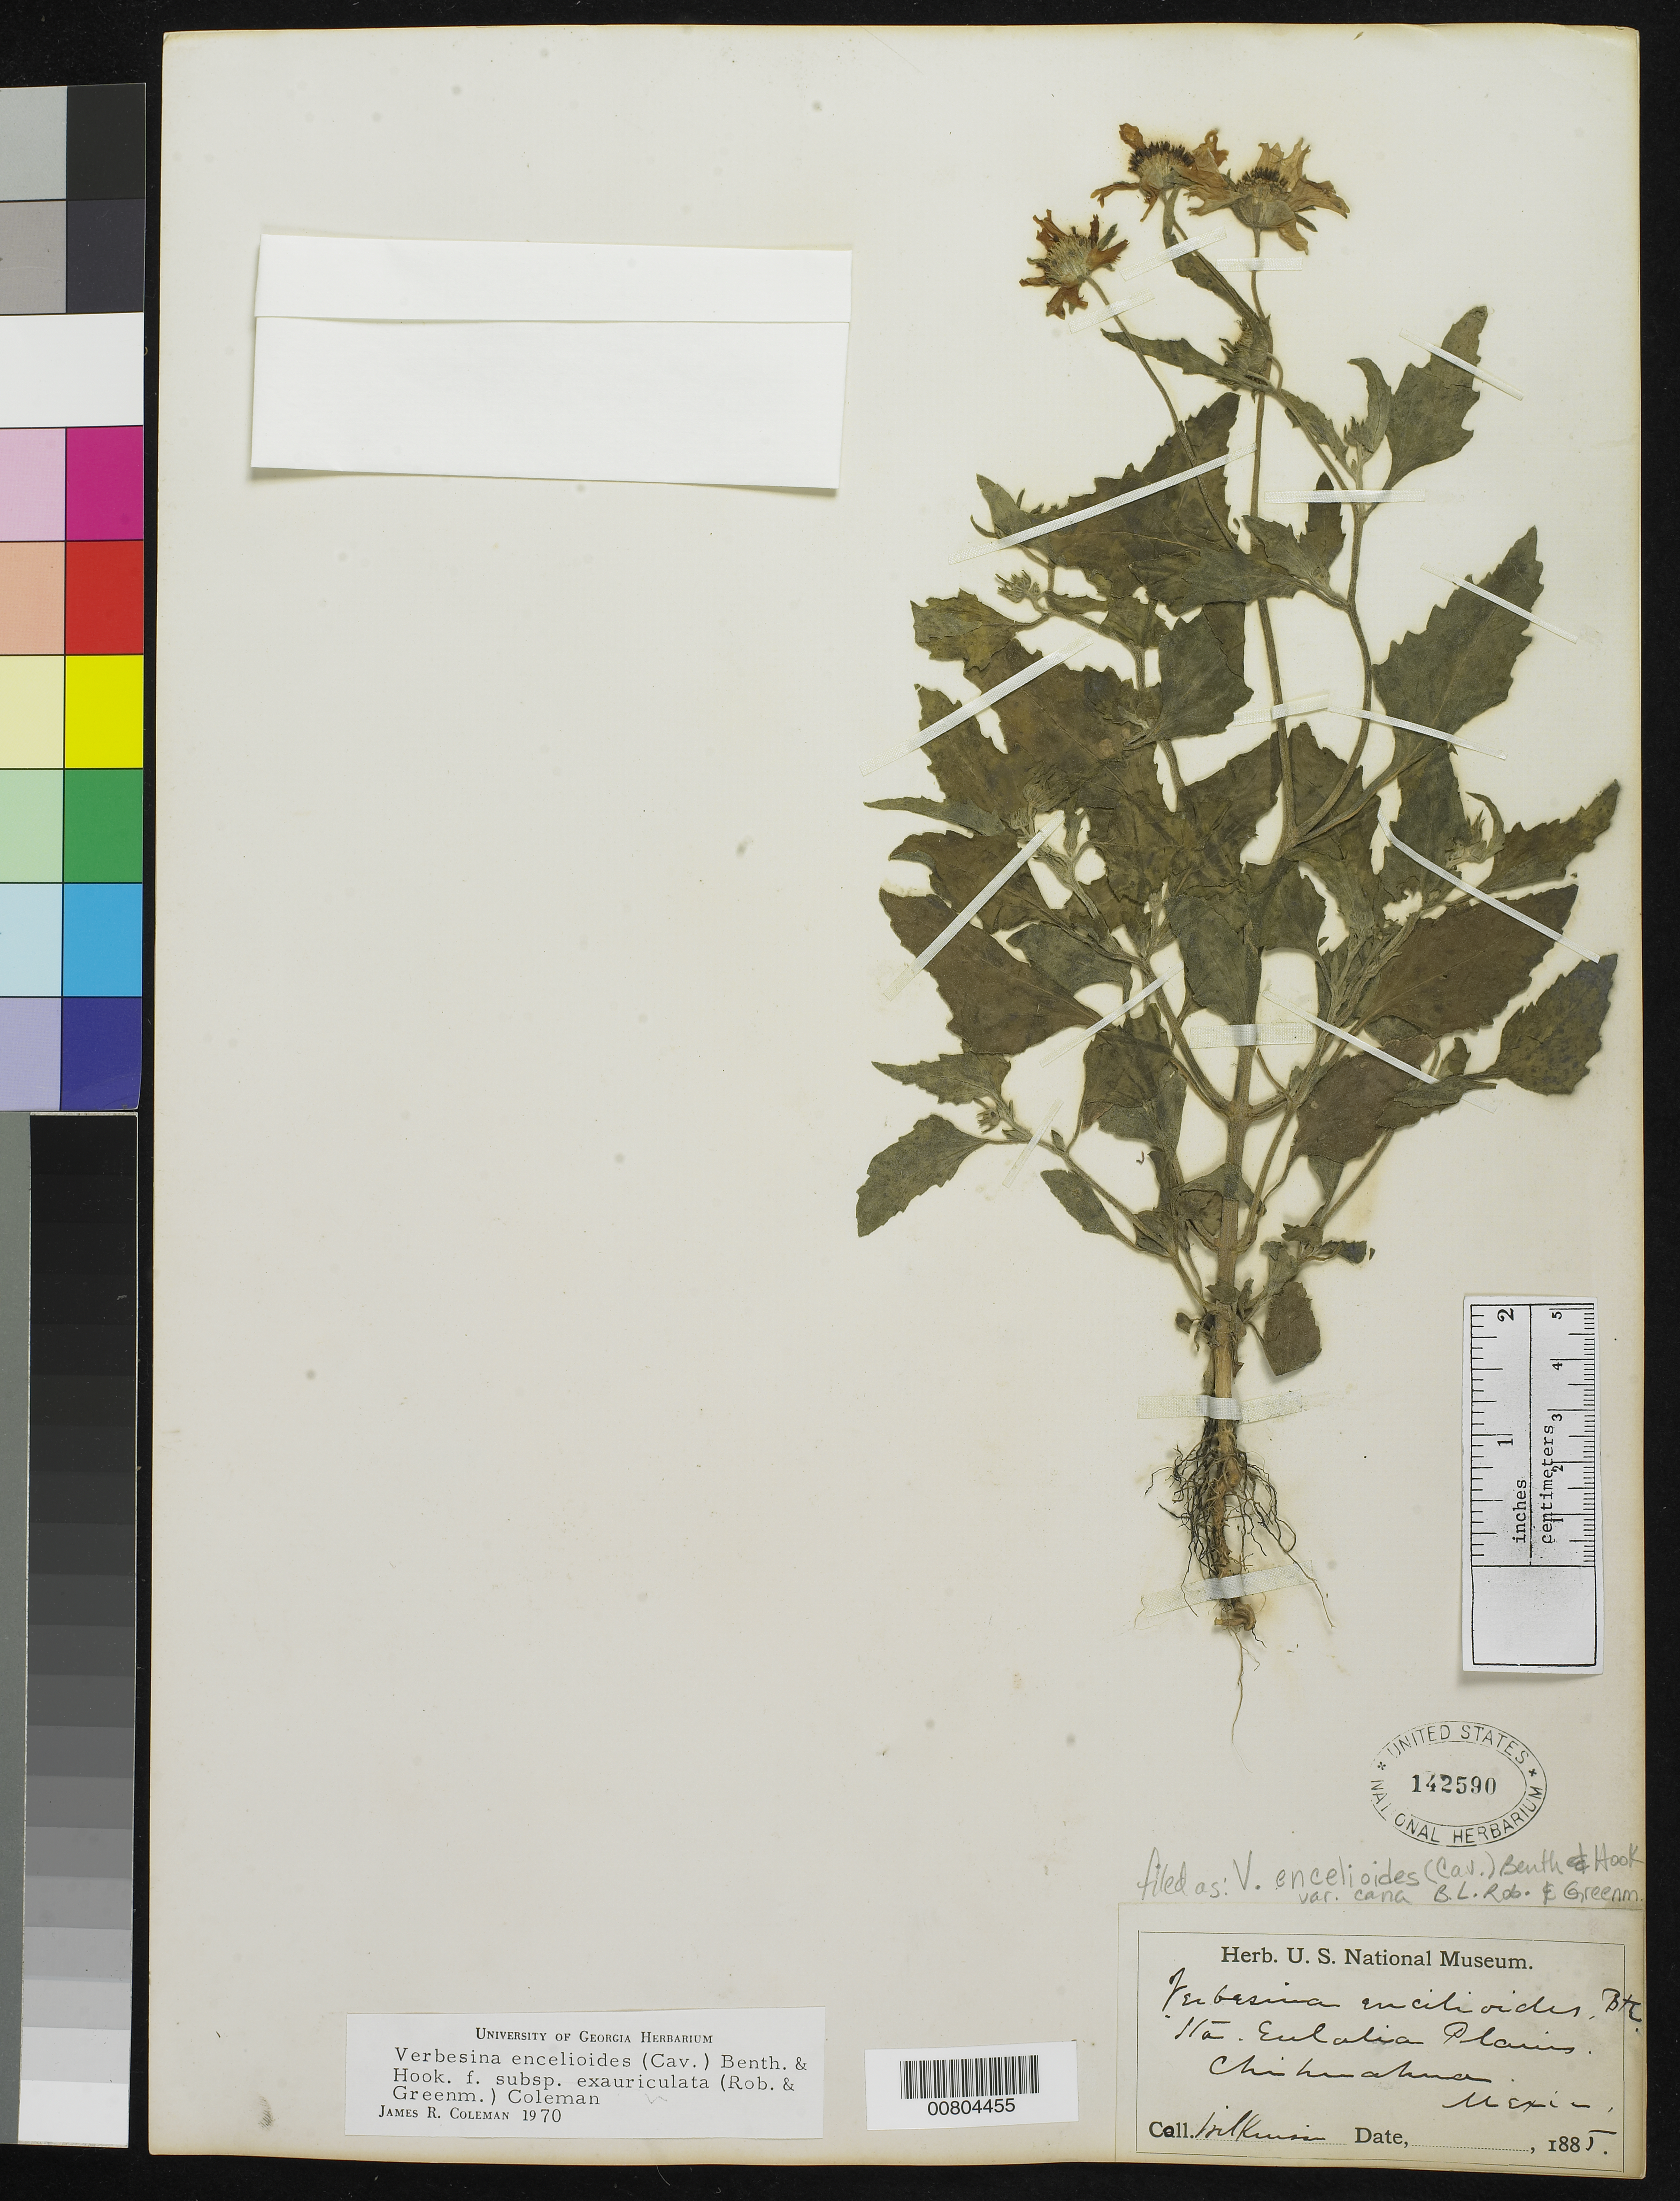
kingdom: Plantae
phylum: Tracheophyta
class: Magnoliopsida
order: Asterales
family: Asteraceae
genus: Verbesina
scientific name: Verbesina encelioides var. cana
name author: (B.L. Rob.) Greenm.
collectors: E. Wilkinson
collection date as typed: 1885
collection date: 1885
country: Mexico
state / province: Chihuahua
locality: Sta. Eulalia plains, Chihuahua.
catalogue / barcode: US 142590